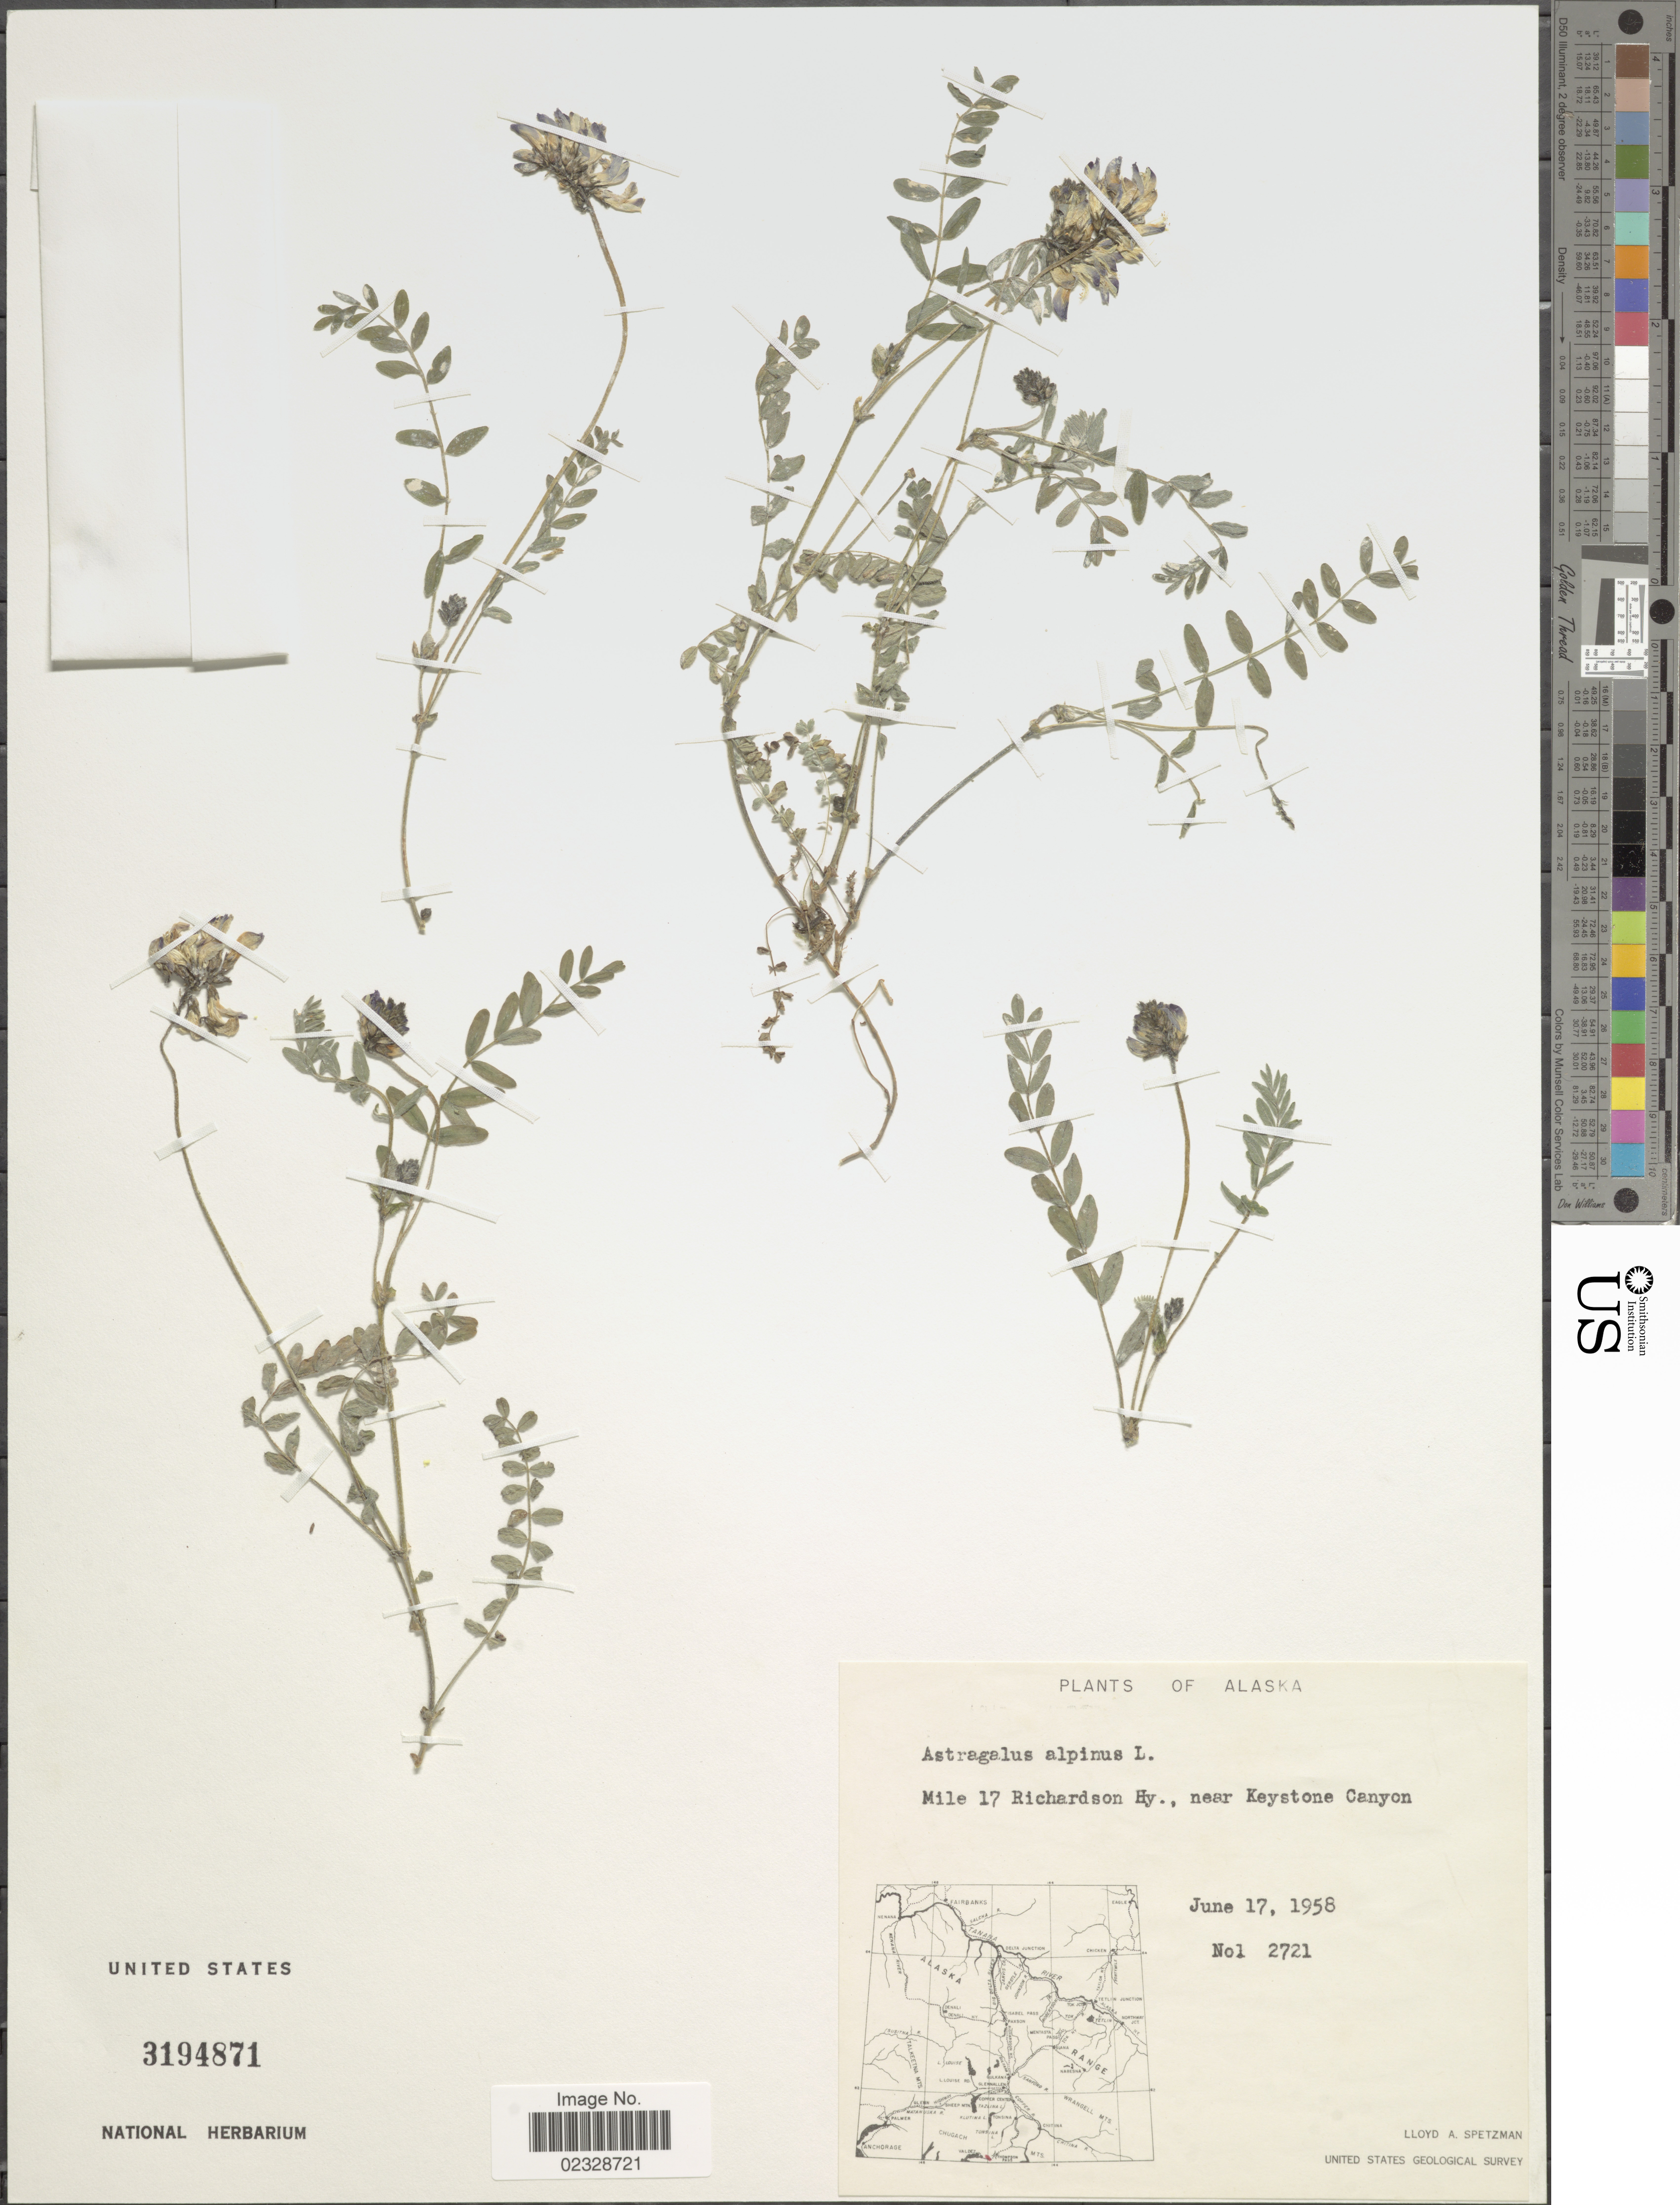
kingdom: Plantae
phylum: Tracheophyta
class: Magnoliopsida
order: Fabales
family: Fabaceae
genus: Astragalus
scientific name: Astragalus alpinus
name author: L.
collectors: L. Spetzman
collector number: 2721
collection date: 1958-06-17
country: United States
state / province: Alaska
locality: Mile 17 Richardson Hy., near Keystone Canyon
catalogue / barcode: US 3194871